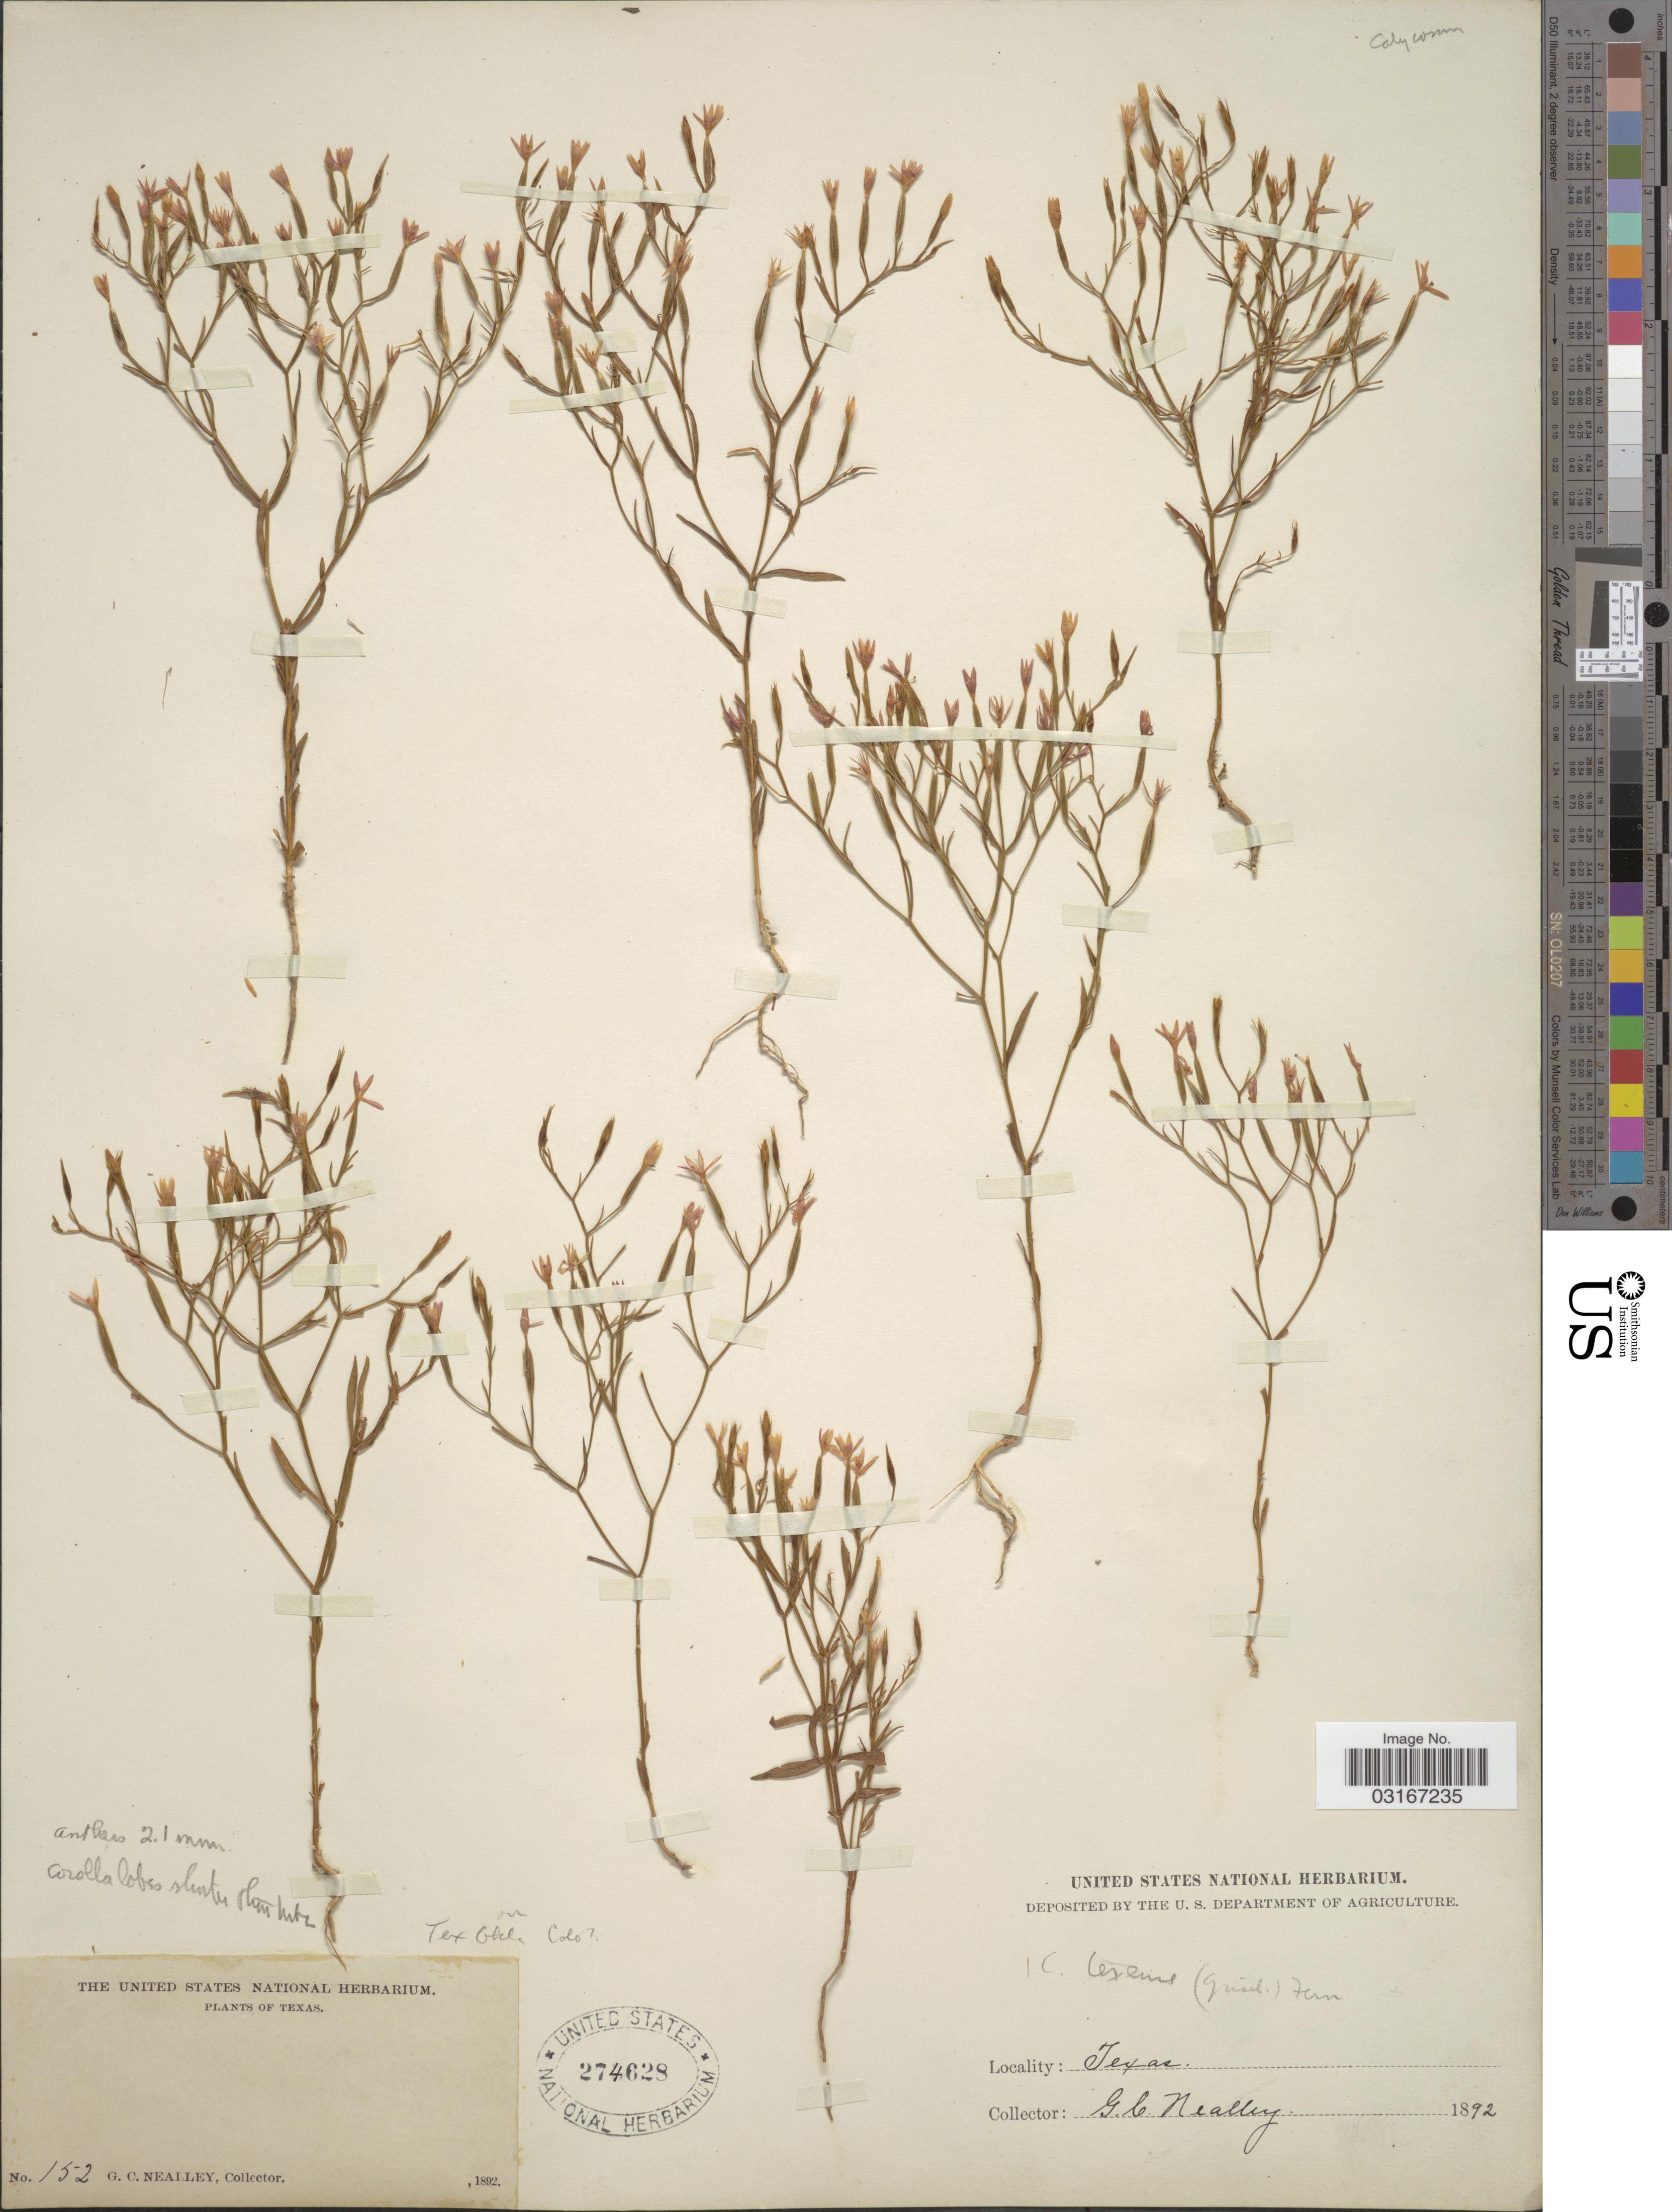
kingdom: Plantae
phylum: Tracheophyta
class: Magnoliopsida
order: Gentianales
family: Gentianaceae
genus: Centaurium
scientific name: Centaurium texense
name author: (Griseb.) Fernald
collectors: G. C. Nealley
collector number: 152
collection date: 1892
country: United States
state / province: Texas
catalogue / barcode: US 274628